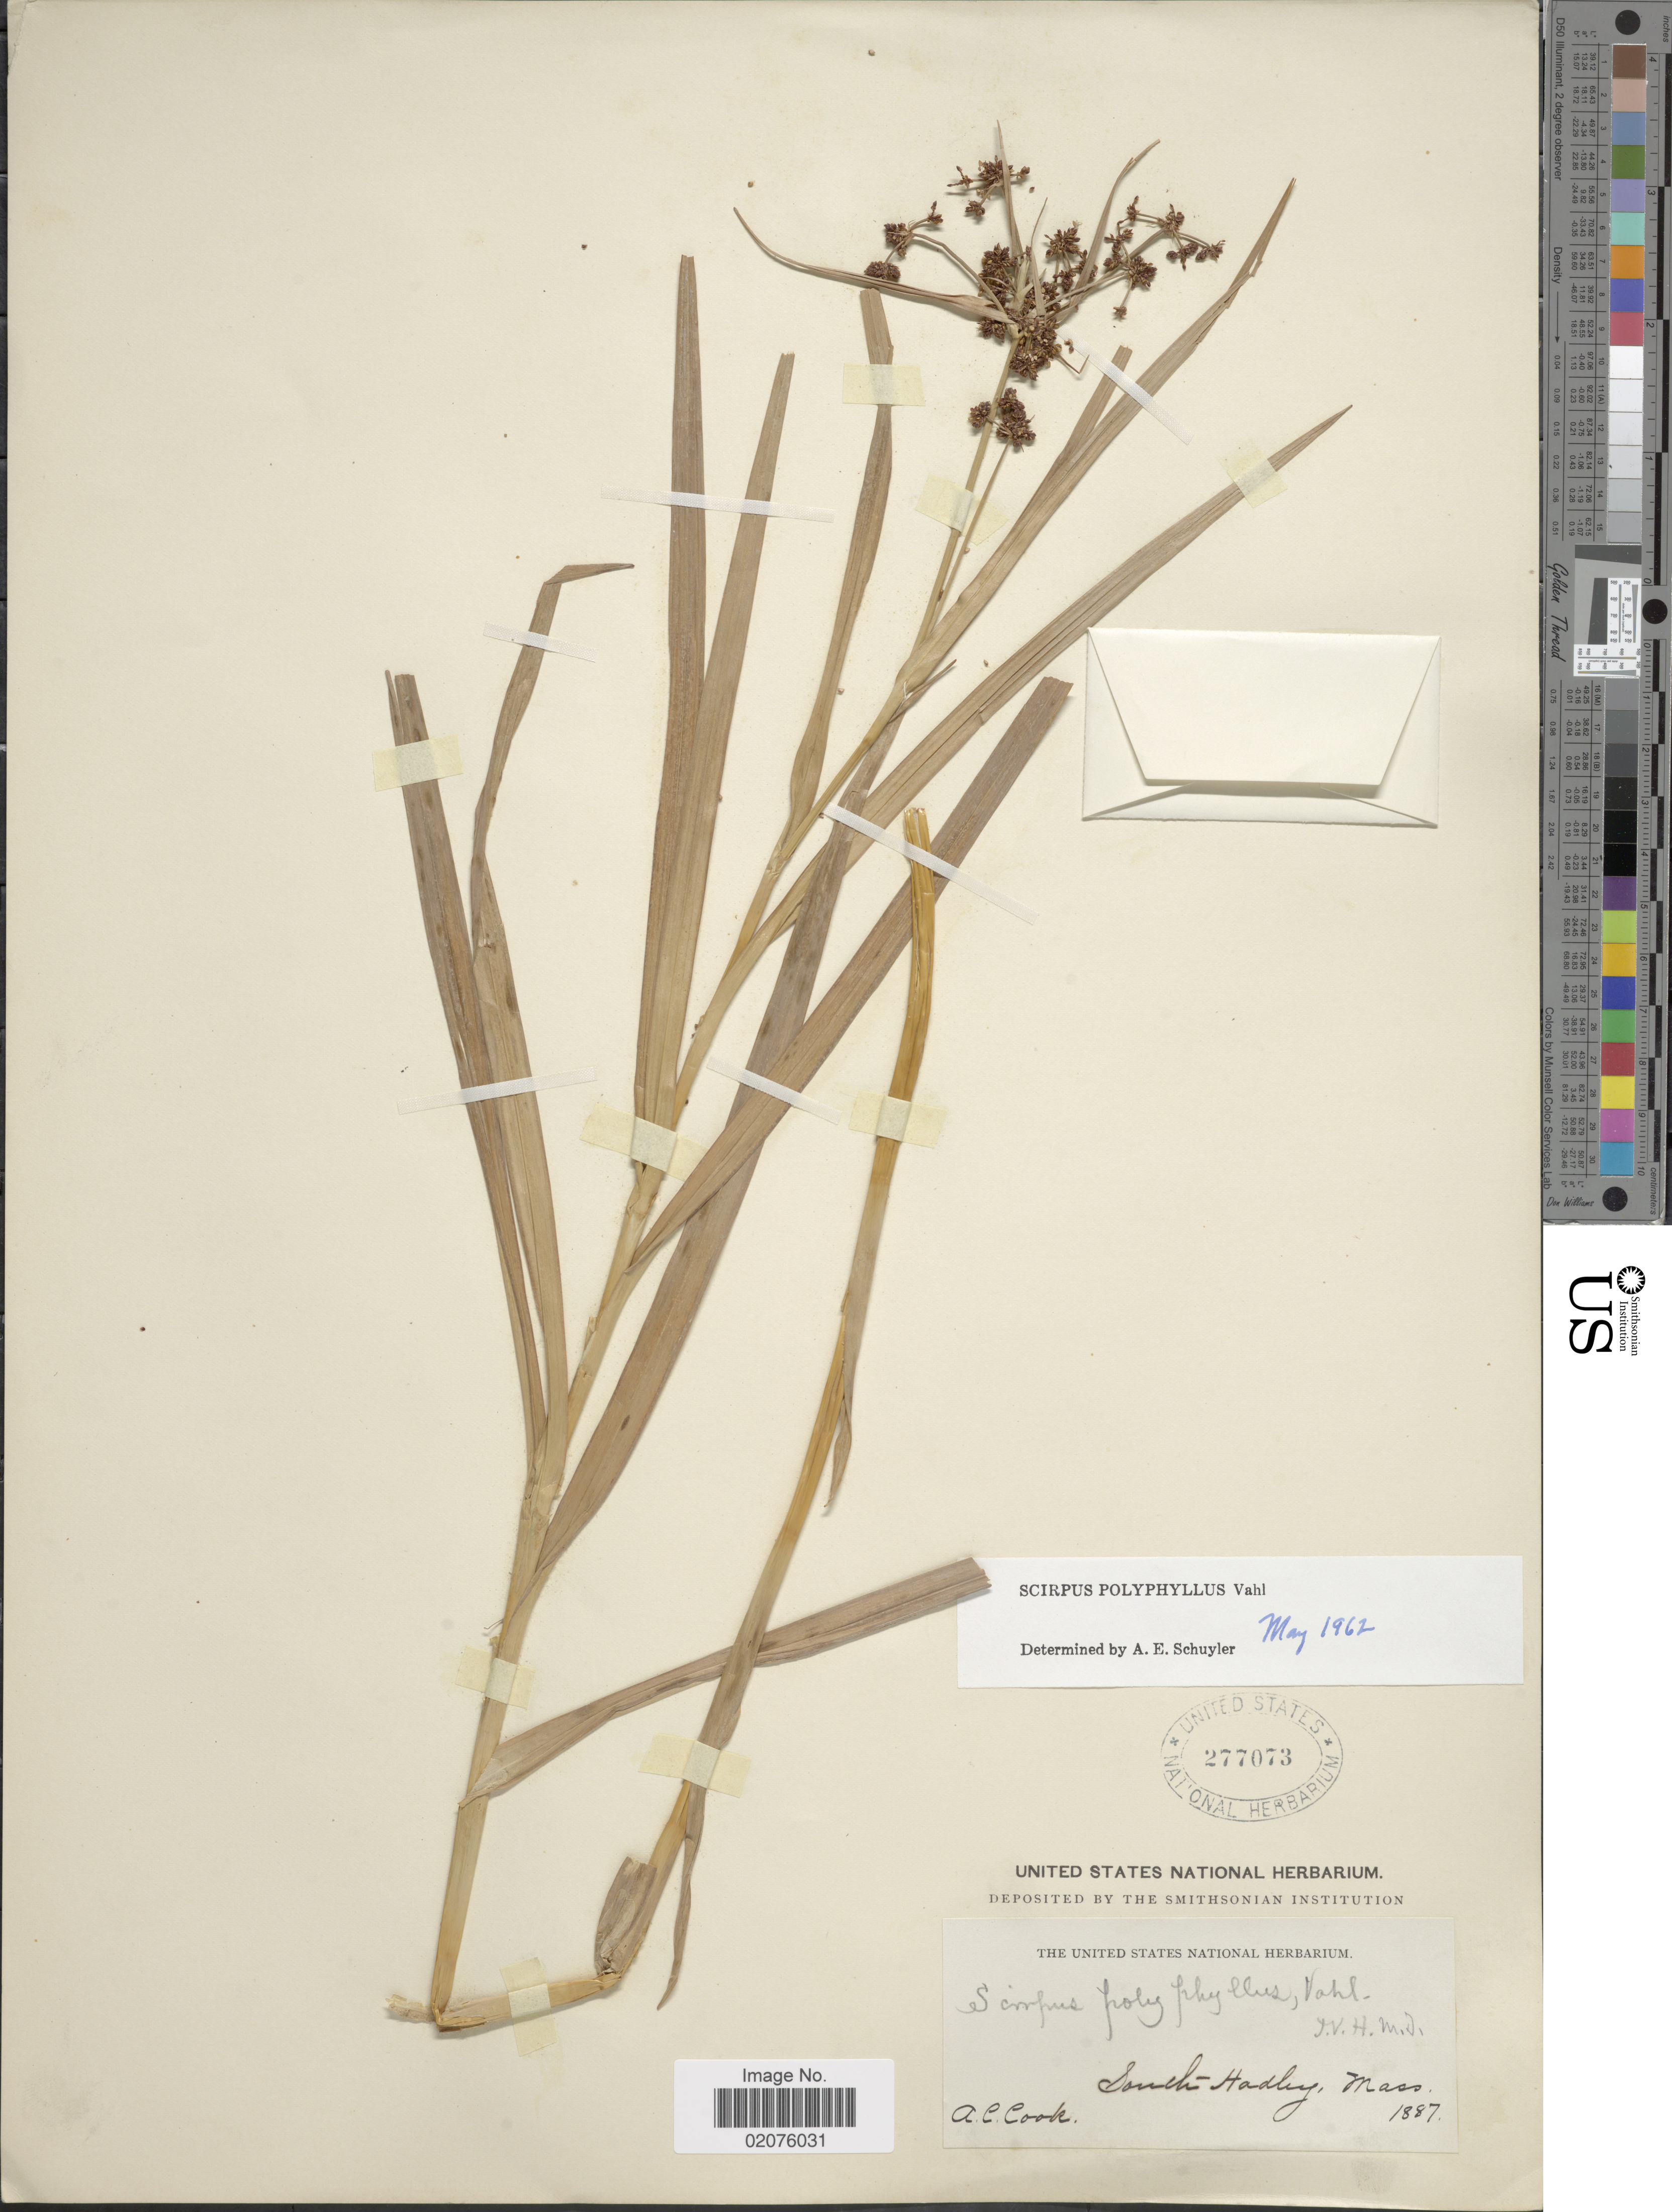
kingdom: Plantae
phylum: Tracheophyta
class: Liliopsida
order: Poales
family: Cyperaceae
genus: Scirpus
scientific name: Scirpus polyphyllus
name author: Vahl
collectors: Alice C. Cook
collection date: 1887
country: United States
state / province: Massachusetts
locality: South Hadley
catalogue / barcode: US 277073